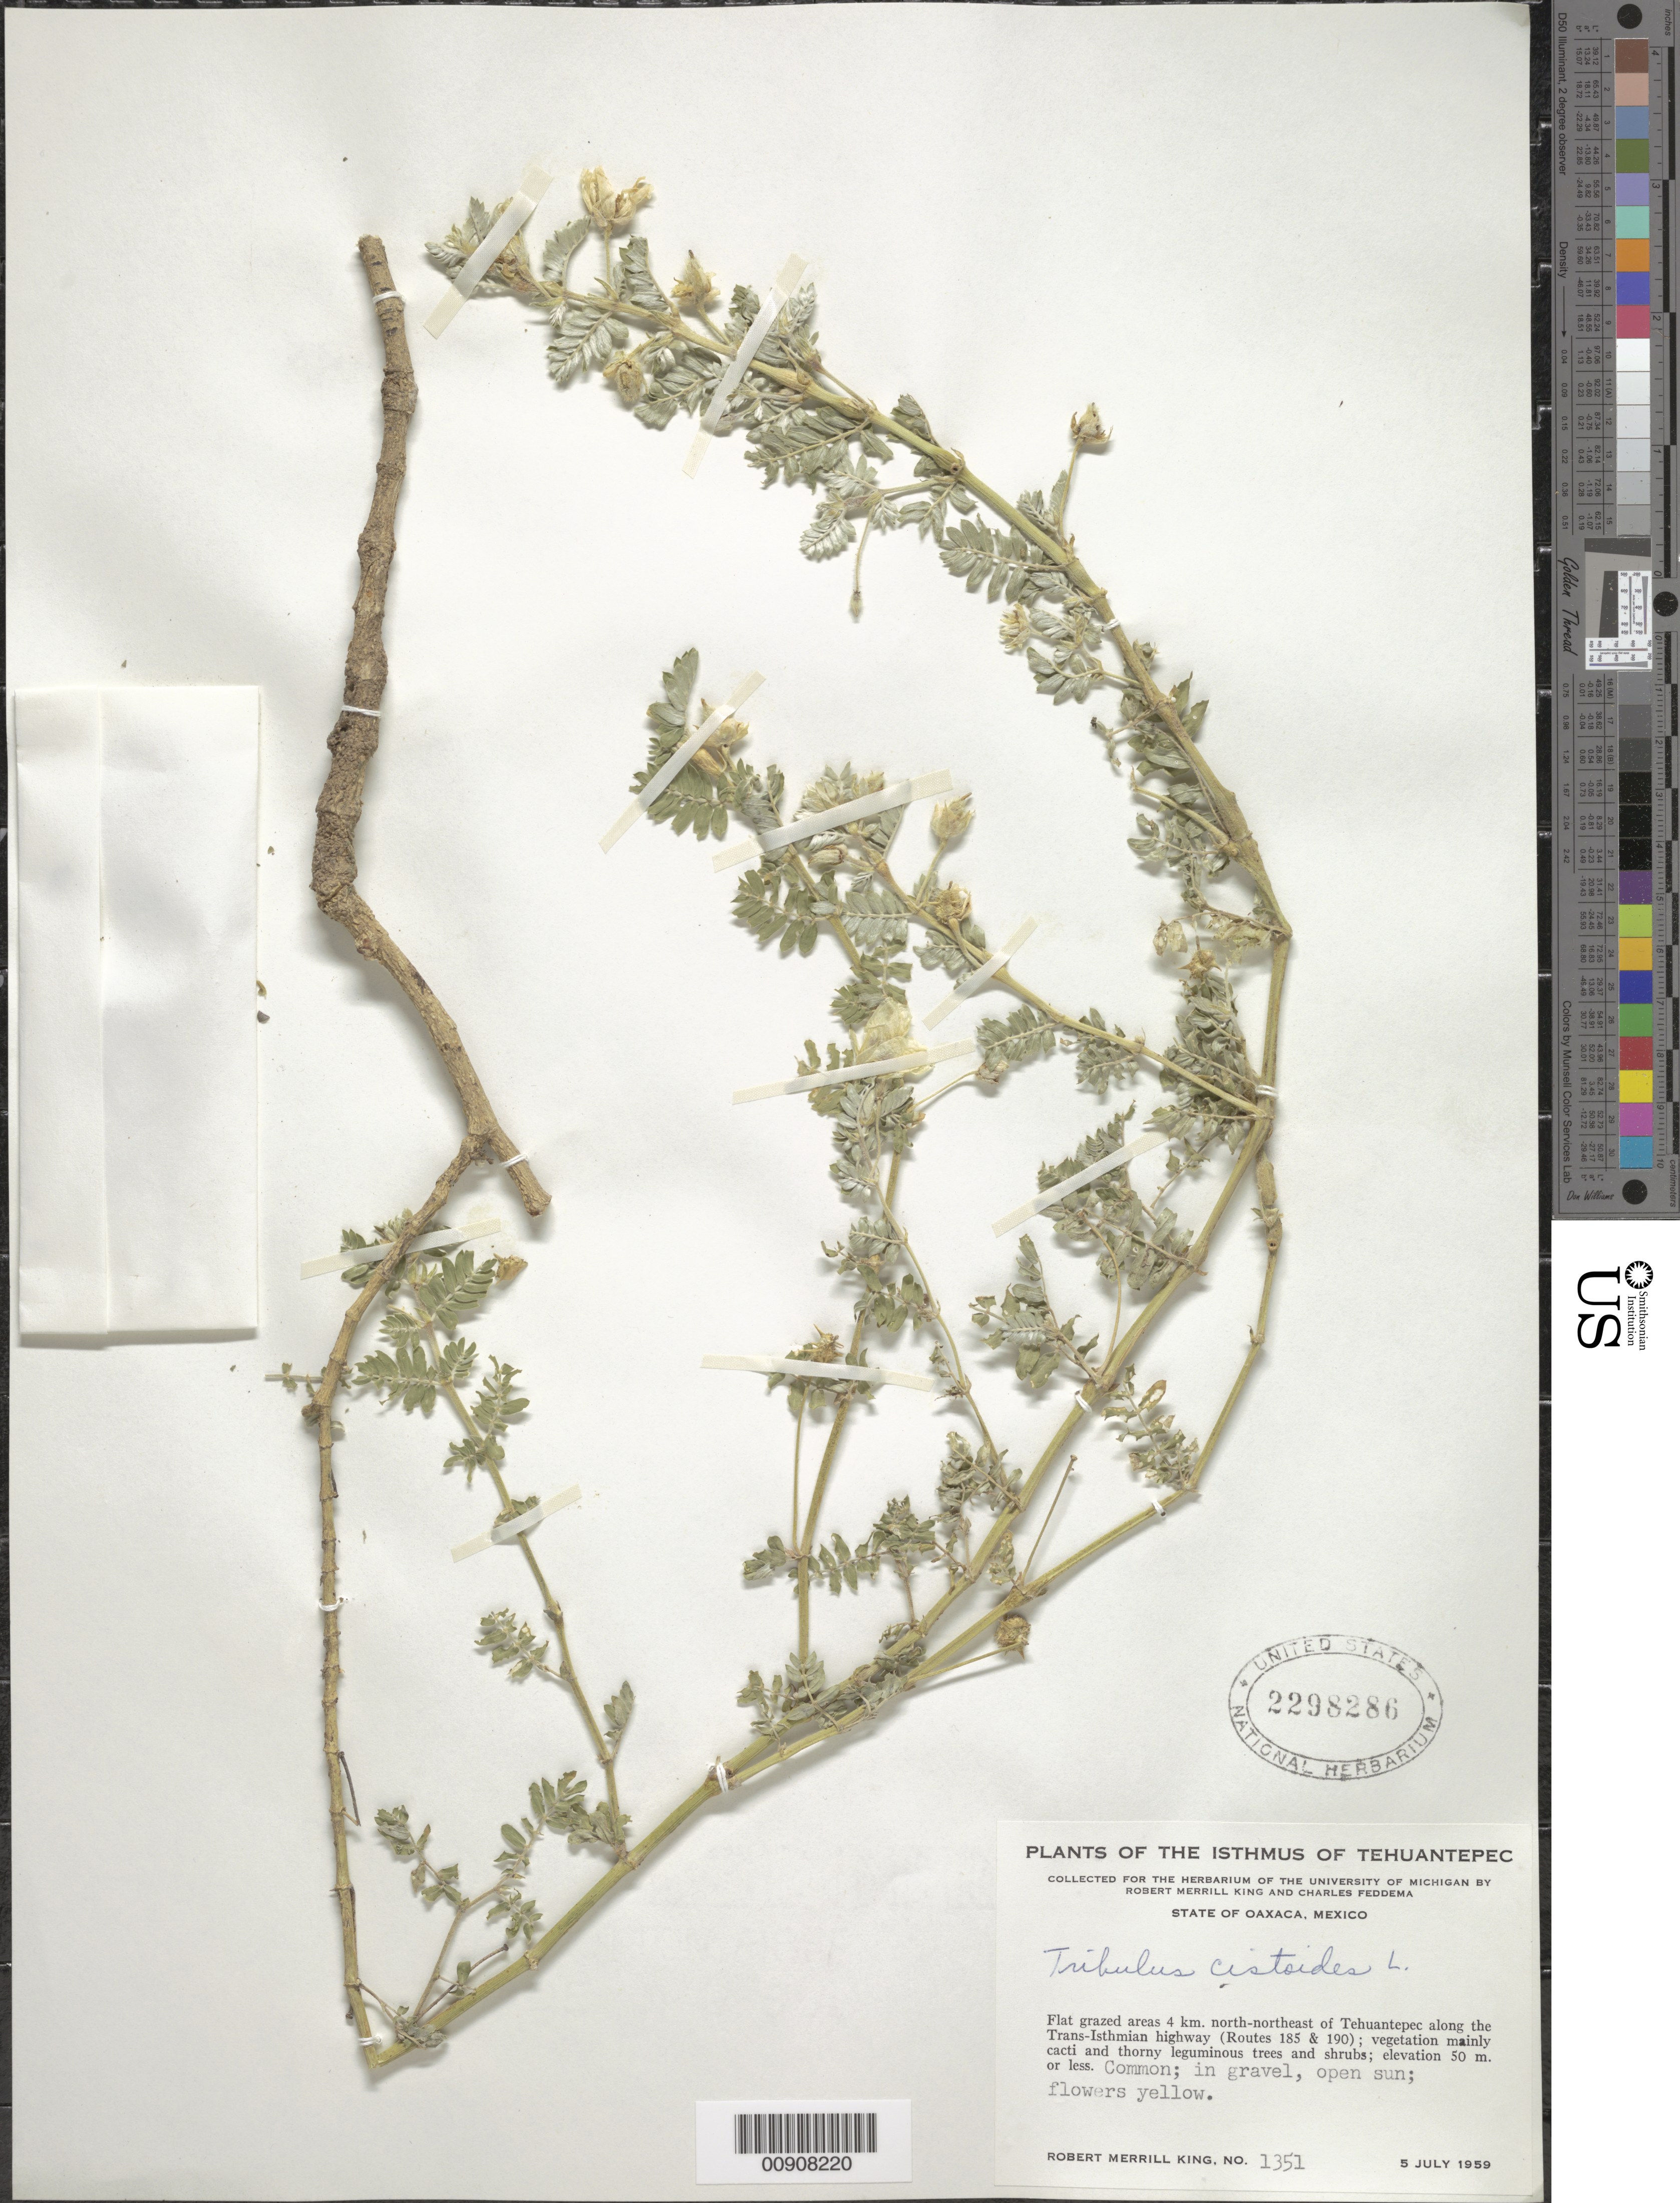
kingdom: Plantae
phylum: Tracheophyta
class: Magnoliopsida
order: Zygophyllales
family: Zygophyllaceae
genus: Tribulus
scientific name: Tribulus cistoides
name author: L.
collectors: R. M. King & C. Feddema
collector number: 1351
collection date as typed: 05 Jul 1959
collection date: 1959-07-05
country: Mexico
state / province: Oaxaca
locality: Oaxaca: Flat grazed areas 4 km. north-northeast of Tehuantepec along the Trans-Isthmian highway (Routes 185 & 190).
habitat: In gravel, open sun. Vegetation mainly cacti and thorny leguminous trees and shrubs.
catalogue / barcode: US 2298286